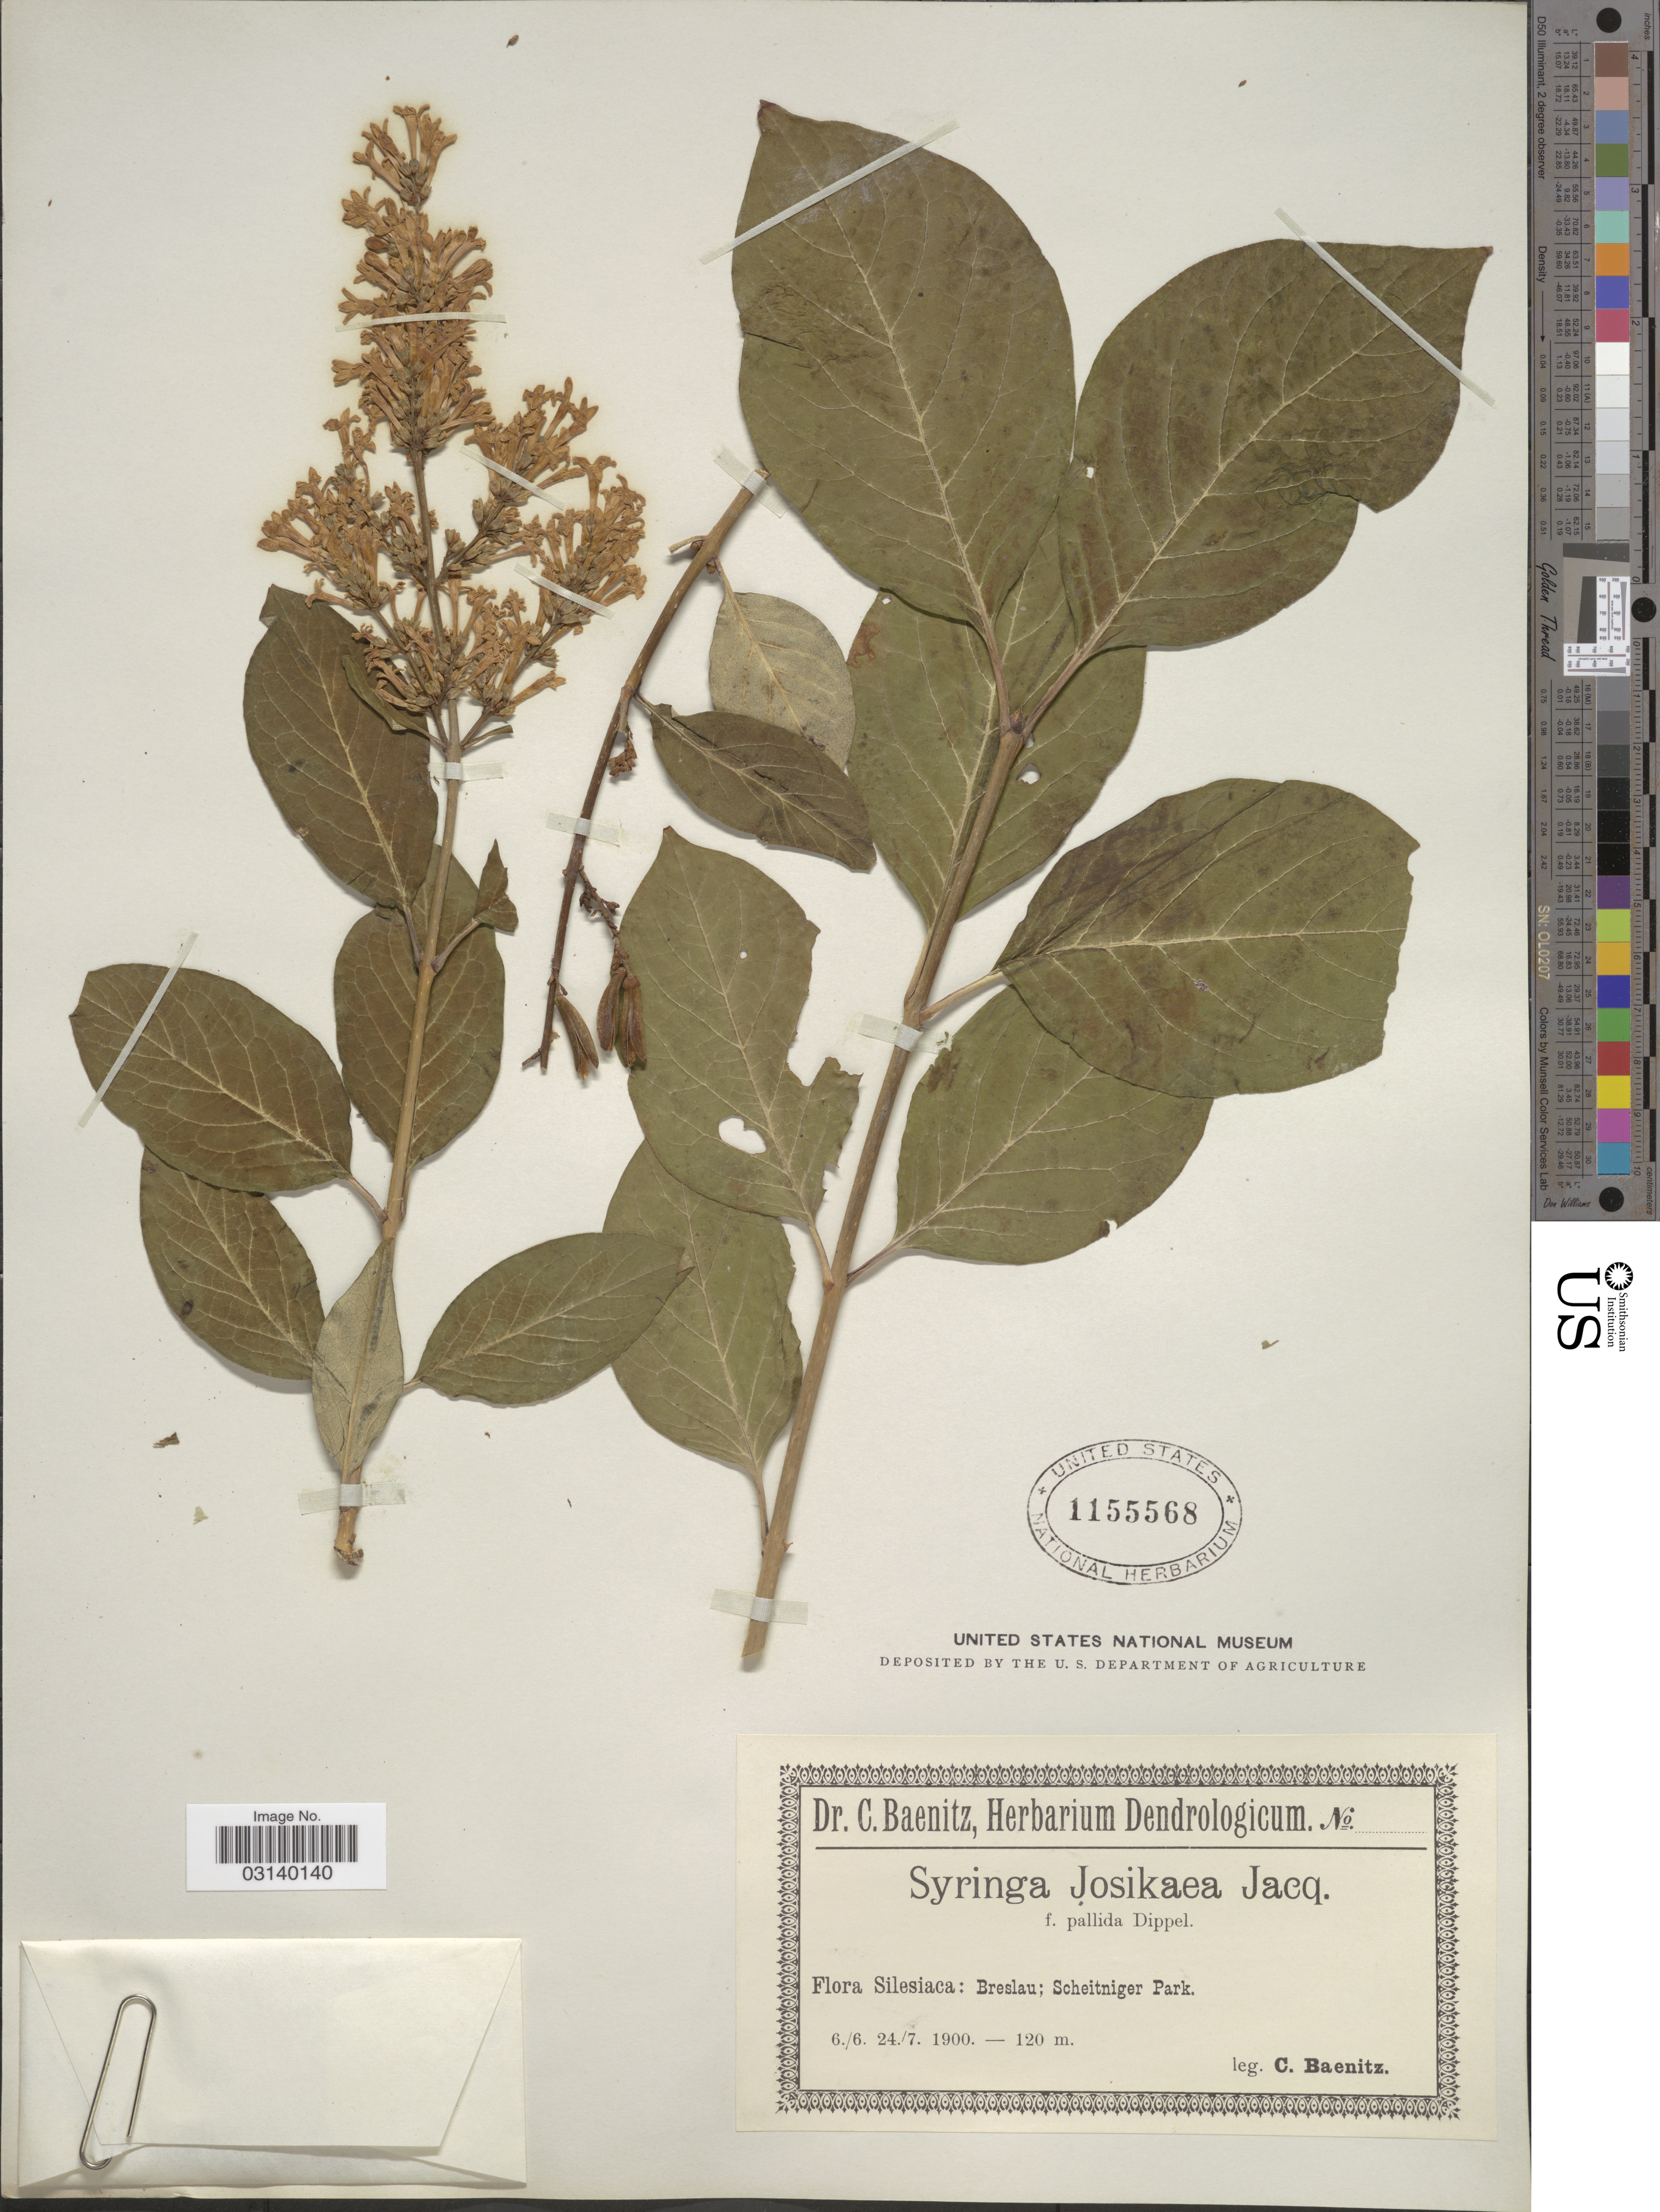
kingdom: Plantae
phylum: Tracheophyta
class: Magnoliopsida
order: Lamiales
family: Oleaceae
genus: Syringa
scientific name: Syringa josikaea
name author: J. Jacq. ex Rchb.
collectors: C. G. Baenitz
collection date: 1900-06-06/1900-07-24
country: Poland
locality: Silesiaca: Breslau; Scheitniger Park.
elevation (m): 120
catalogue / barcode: US 1155568